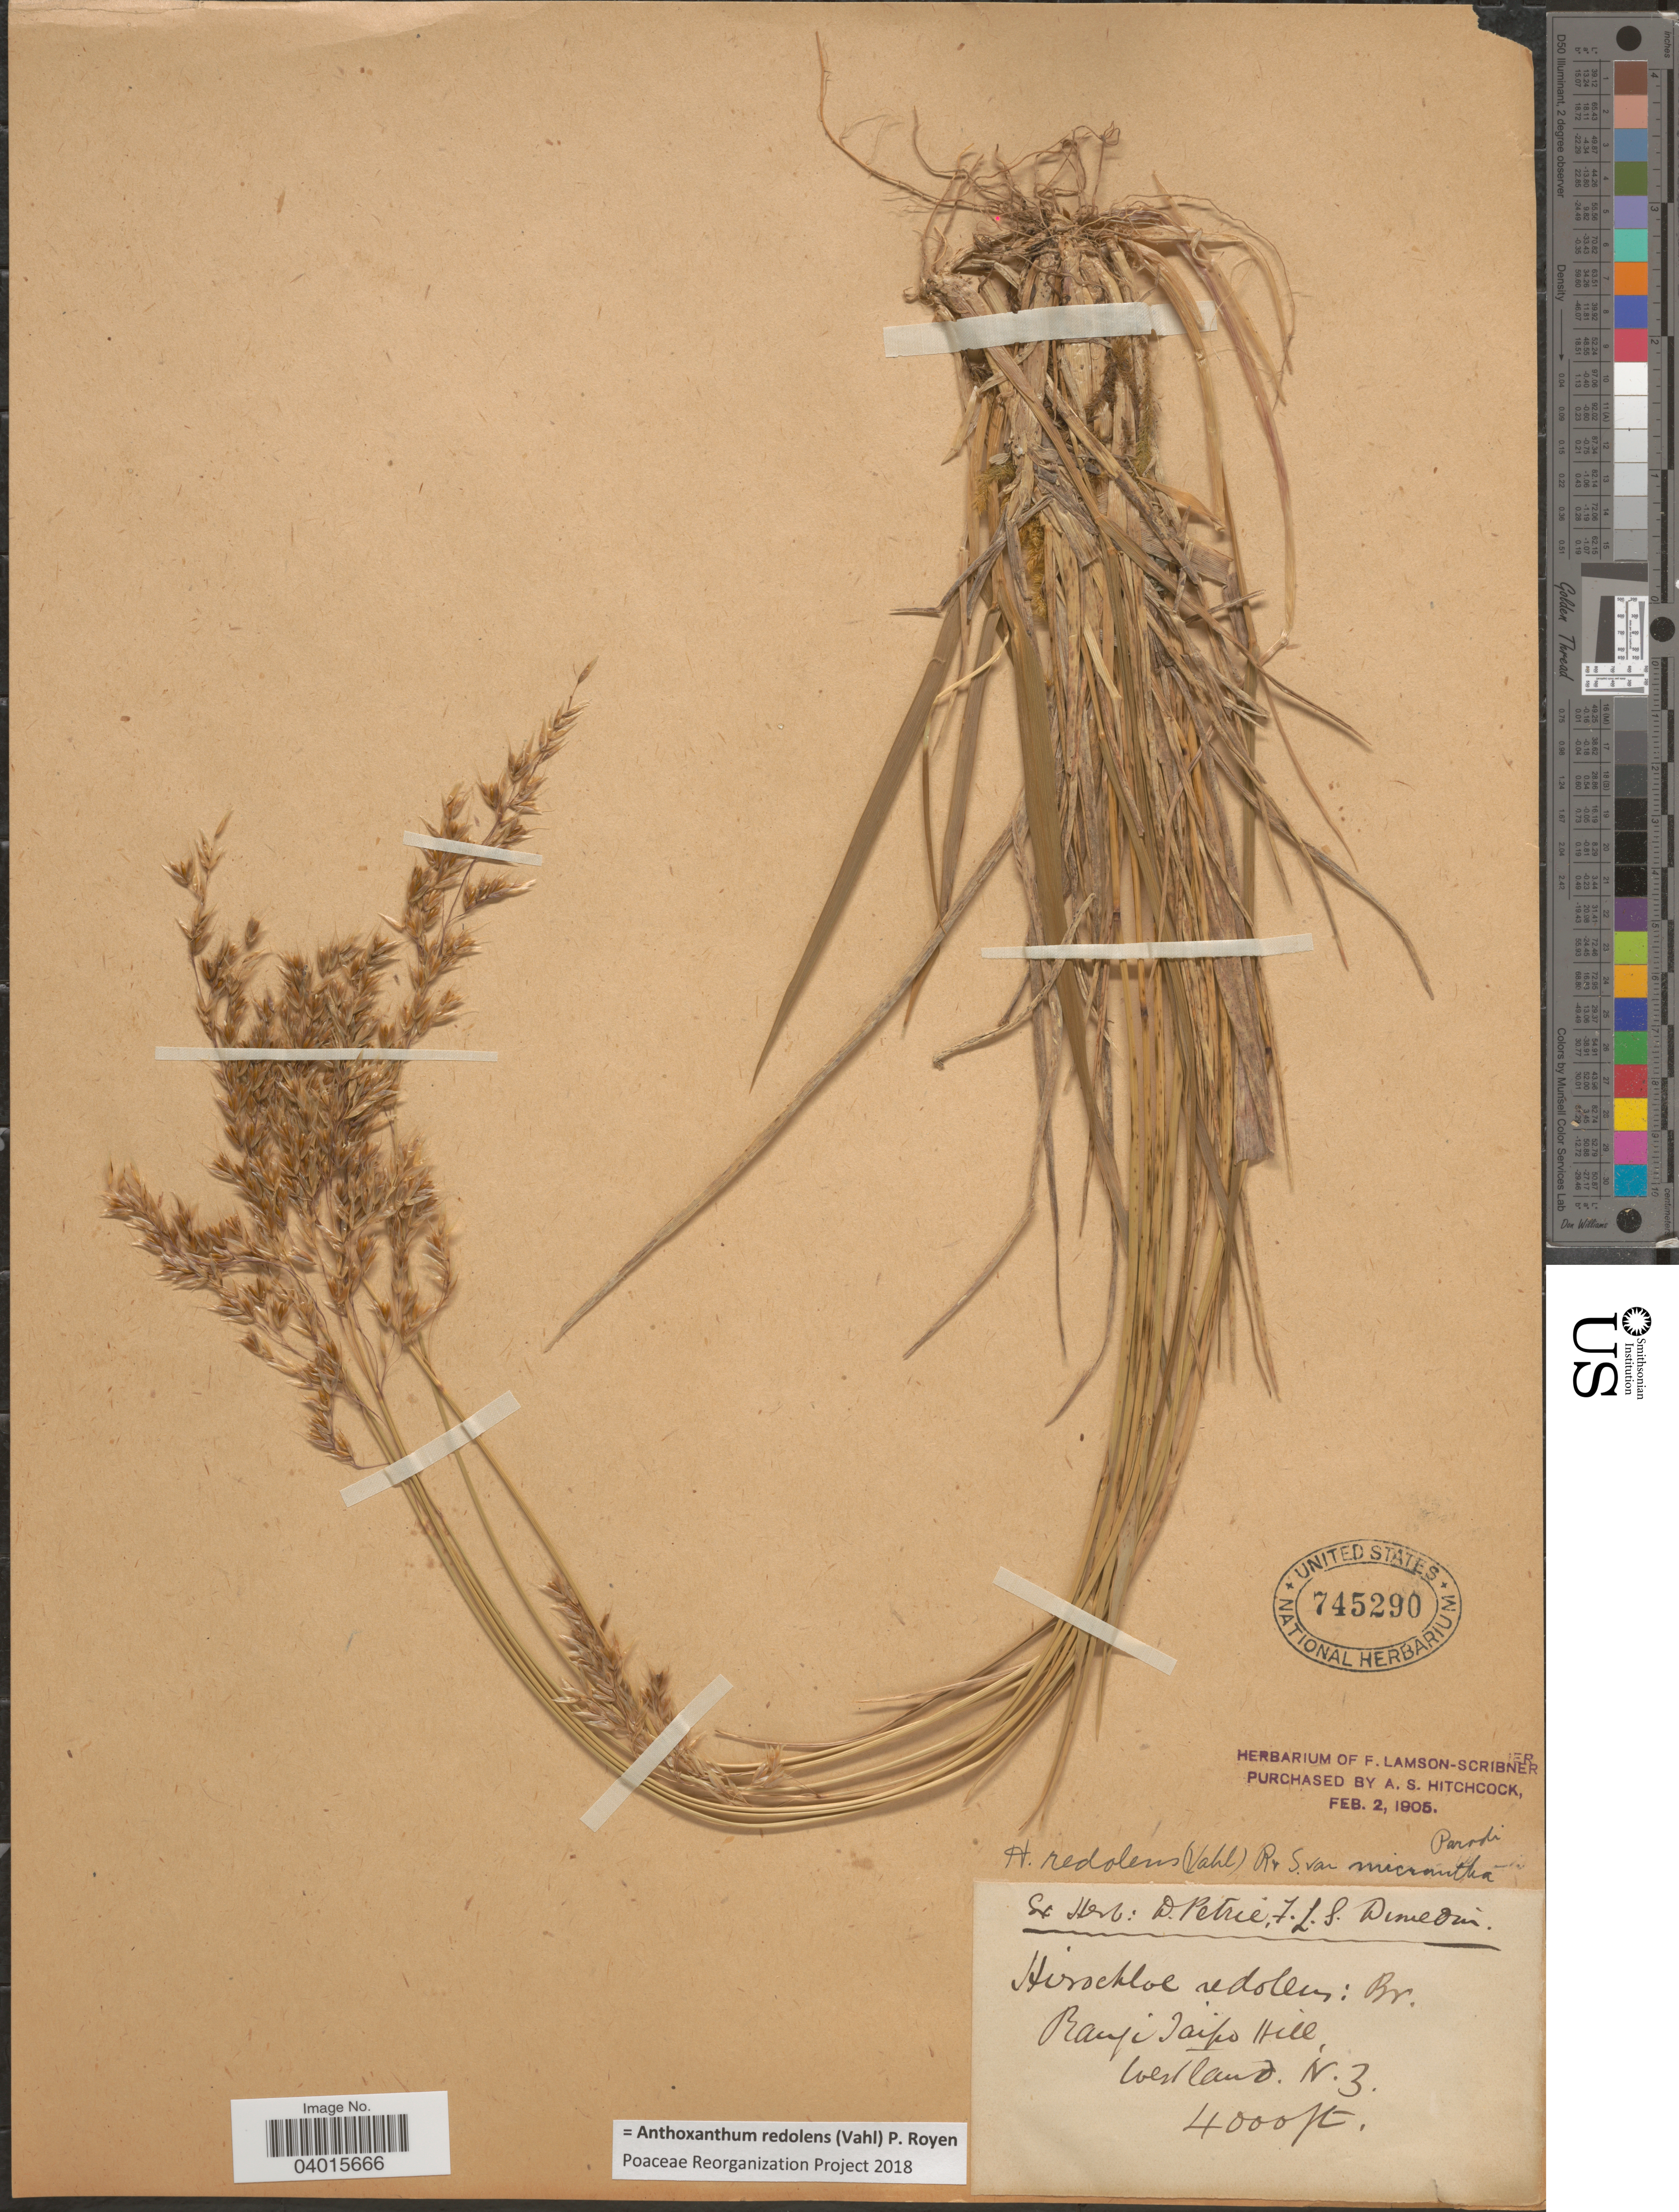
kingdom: Plantae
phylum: Tracheophyta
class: Liliopsida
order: Poales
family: Poaceae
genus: Anthoxanthum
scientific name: Anthoxanthum redolens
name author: (Vahl) P. Royen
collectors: Ex Herb. D. Petrie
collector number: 3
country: New Zealand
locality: Bayi Jaipo Hill. [interpreted] Westland.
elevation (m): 1219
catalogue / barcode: US 745290